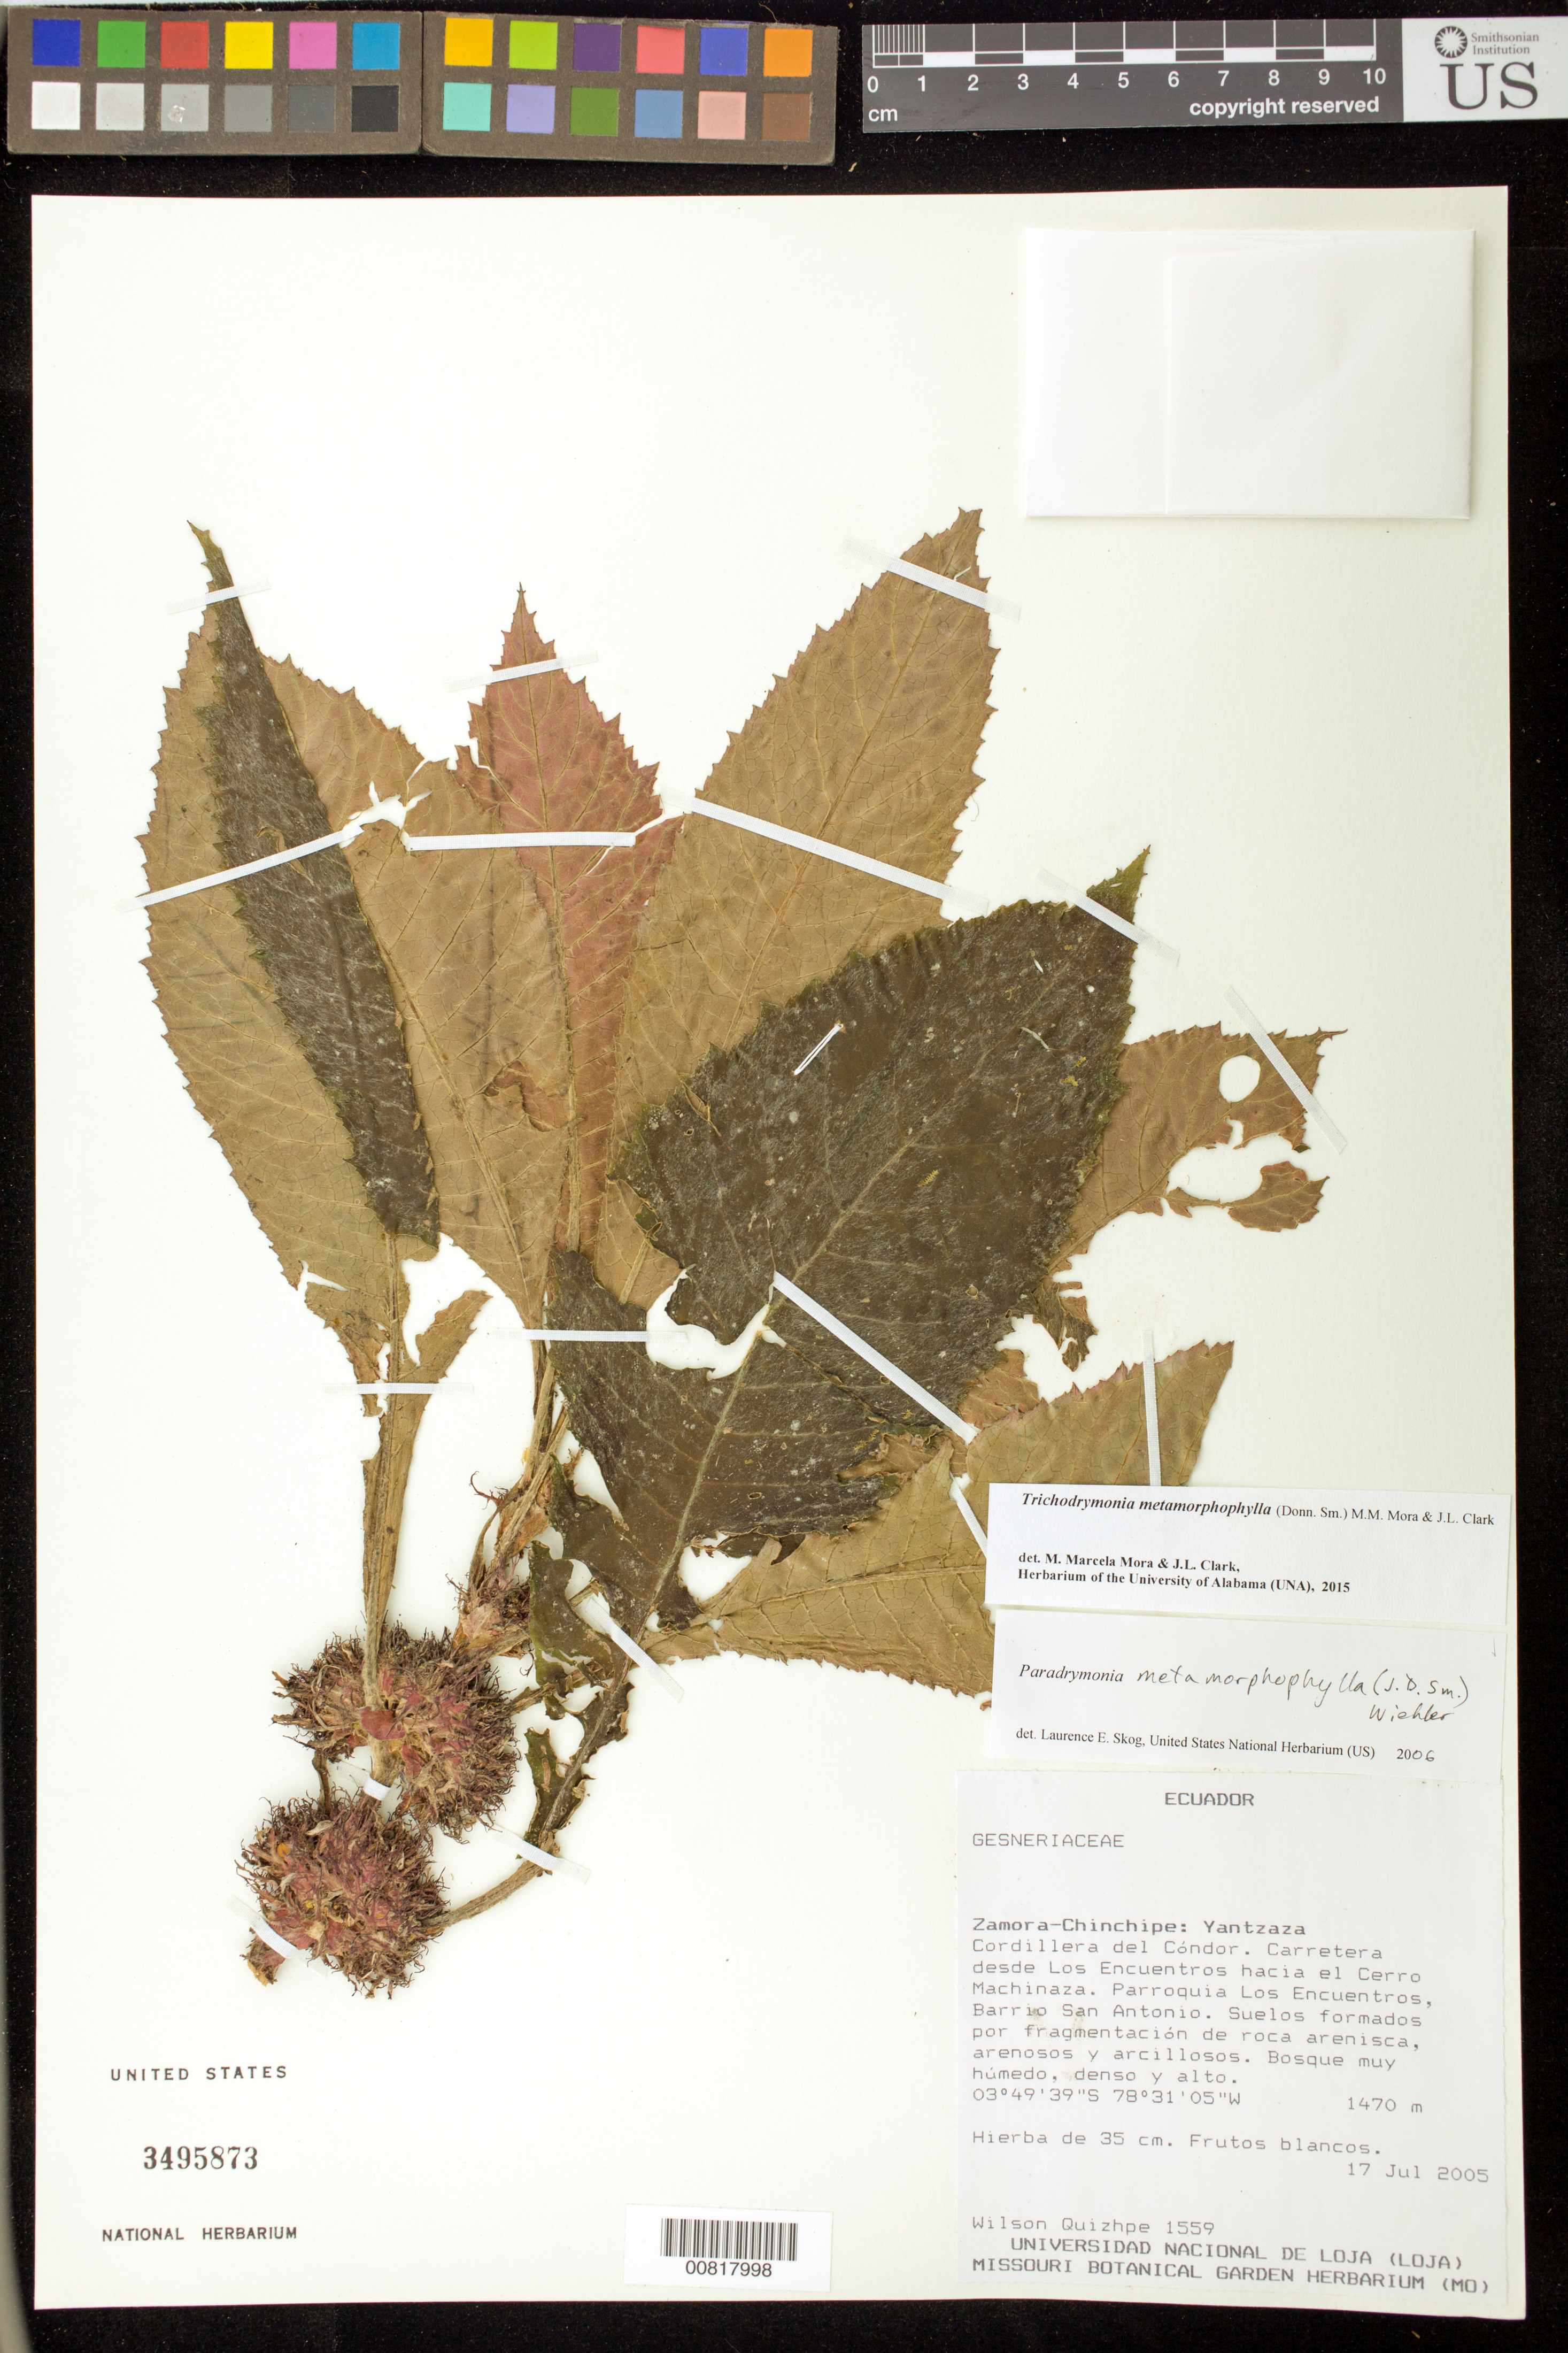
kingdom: Plantae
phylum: Tracheophyta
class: Magnoliopsida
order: Lamiales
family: Gesneriaceae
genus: Trichodrymonia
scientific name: Trichodrymonia metamorphophylla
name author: (Donn. Sm.) M.M. Mora & J.L. Clark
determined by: Mora, M. M.; Clark, J. L.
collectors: W. Quizhpe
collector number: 1559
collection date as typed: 17 Jul 2005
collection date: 2005-07-17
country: Ecuador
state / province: Zamora-Chinchipe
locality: Zamora-Chinchipe: Yantzaza. Cordillera del Cóndor. Carretera desde Los Encuentros hacia el Cerro Machinaza. Parroquia LosEncuentros, Barrio San Antonio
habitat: Bosque muy humedo, denso y alto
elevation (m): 1470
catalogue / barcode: US 3495873